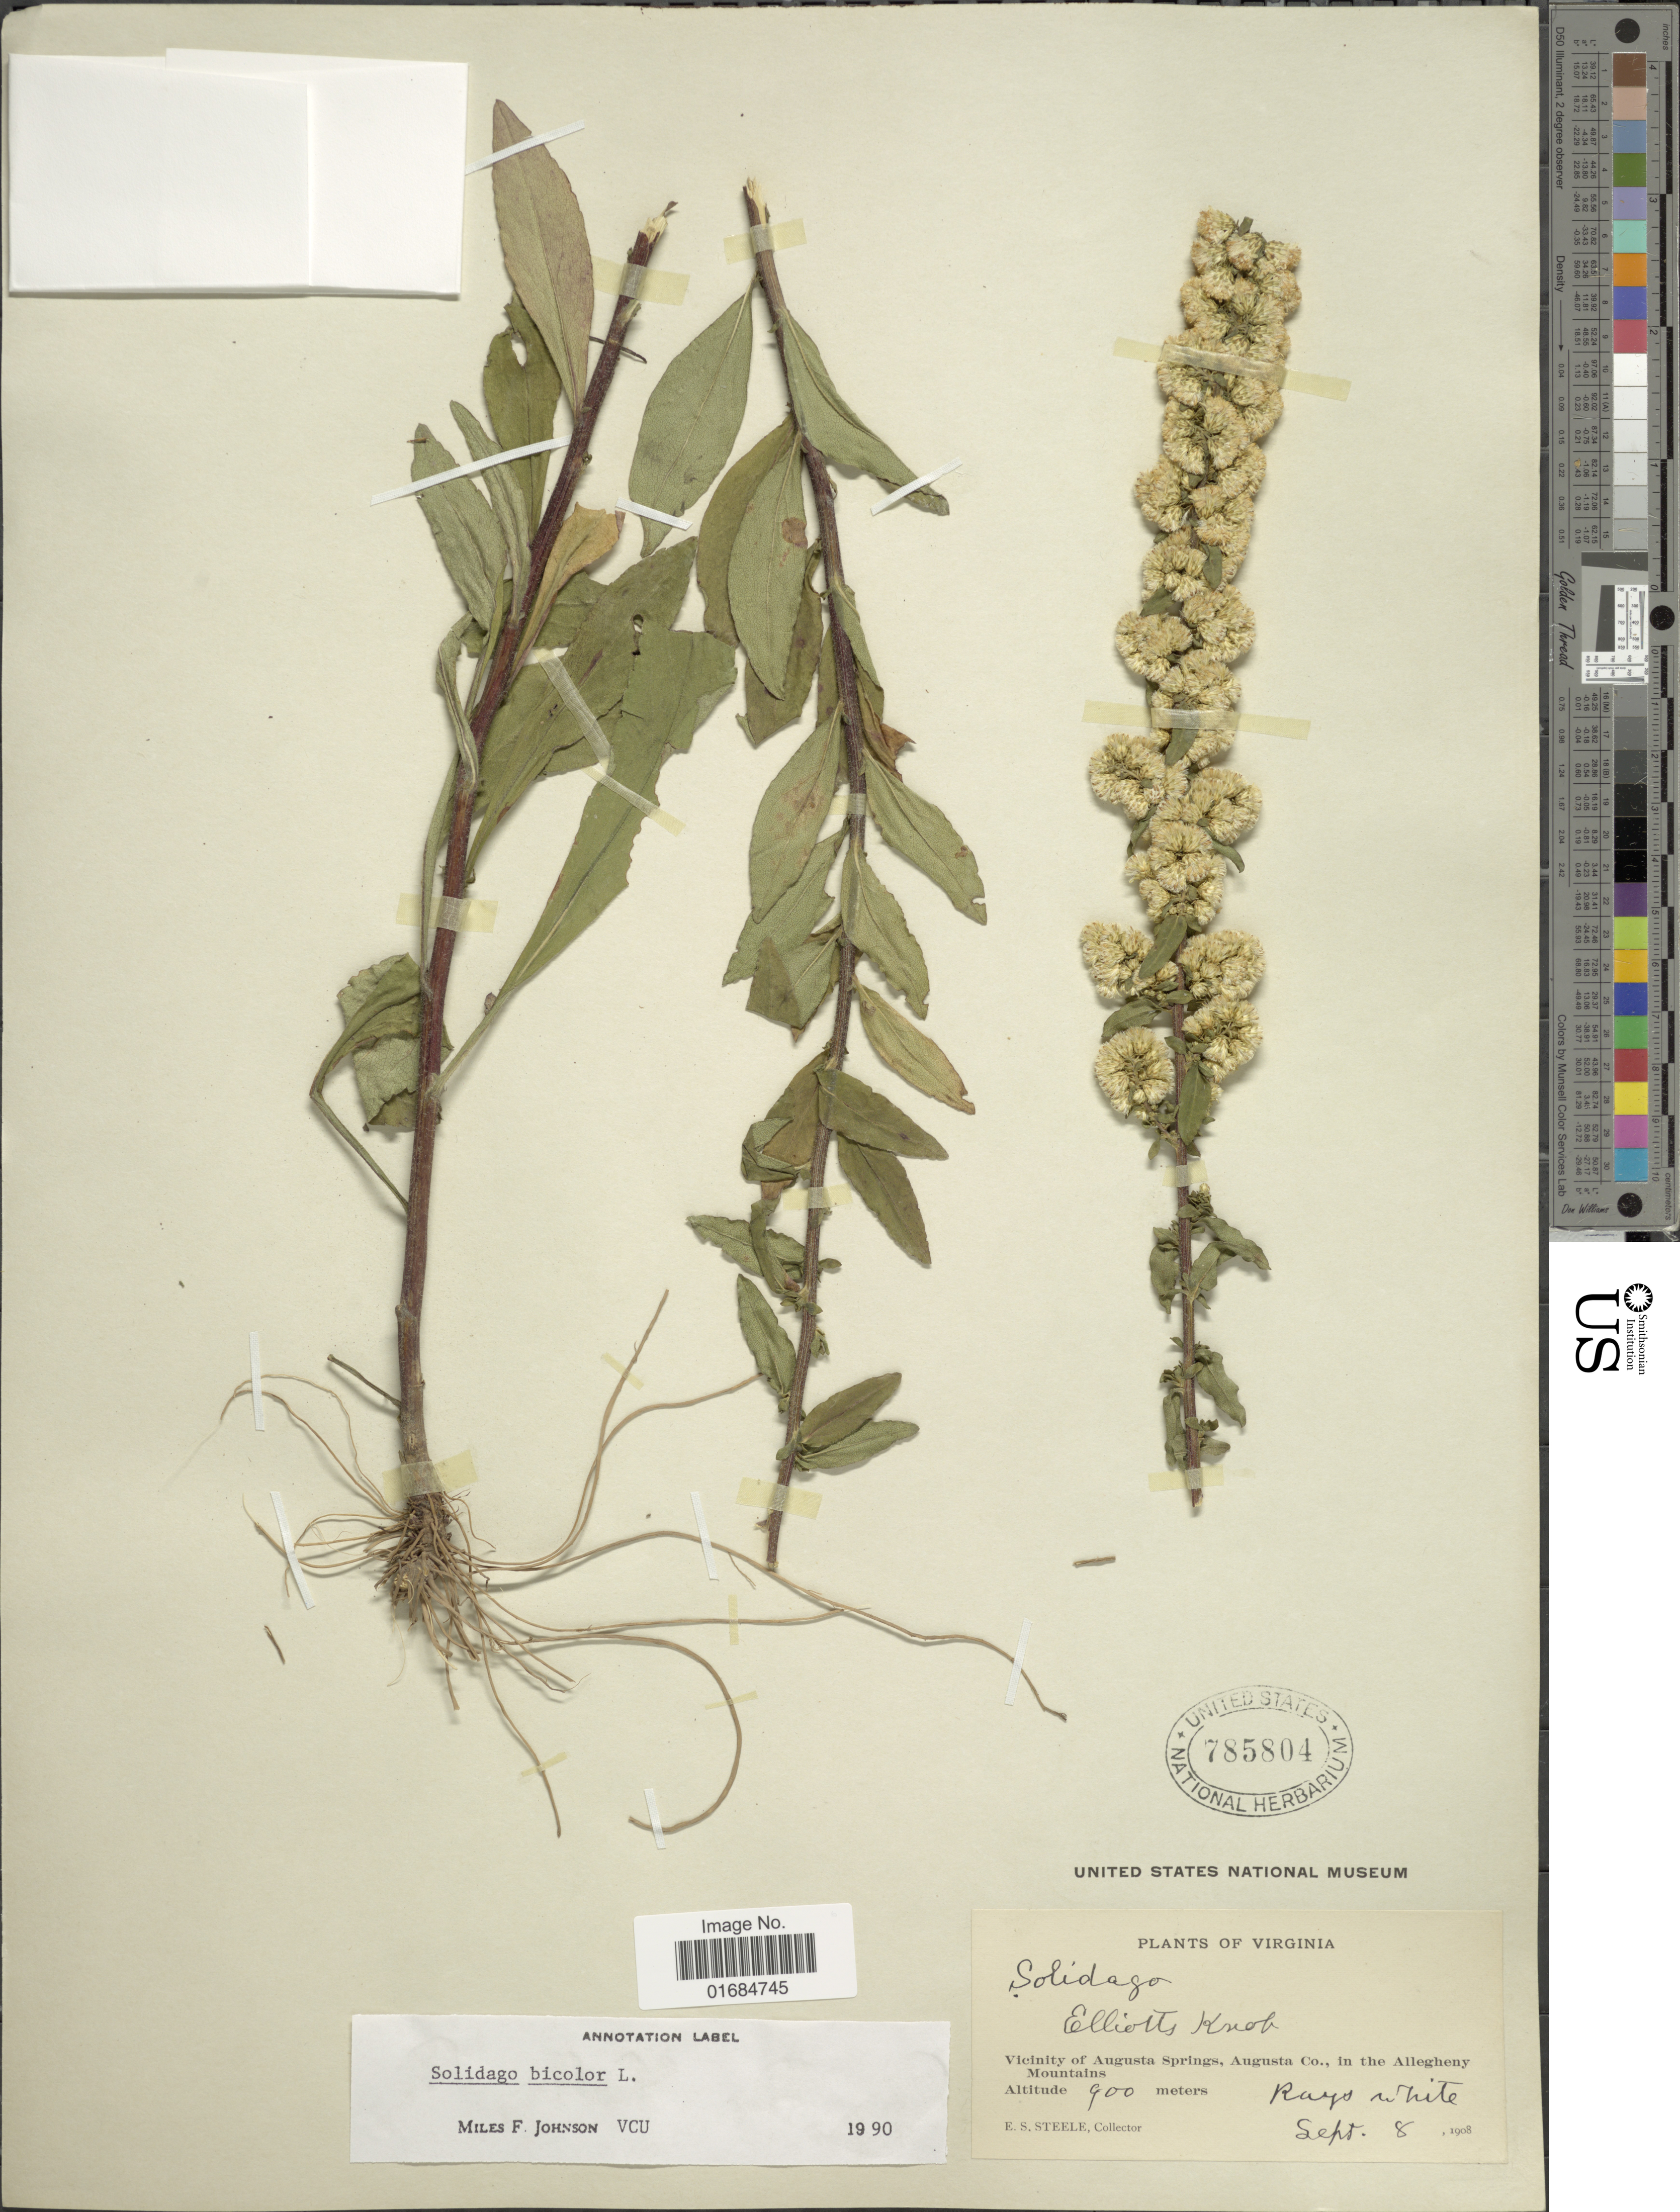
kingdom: Plantae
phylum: Tracheophyta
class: Magnoliopsida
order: Asterales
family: Asteraceae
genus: Solidago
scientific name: Solidago bicolor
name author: L.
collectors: E. Steele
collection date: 1908-09-08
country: United States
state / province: Virginia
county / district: Augusta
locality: Virginia. Vicinity of Augusta Springs, Augusta Co., in the Allegheny Mountains.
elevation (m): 900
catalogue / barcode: US 785804